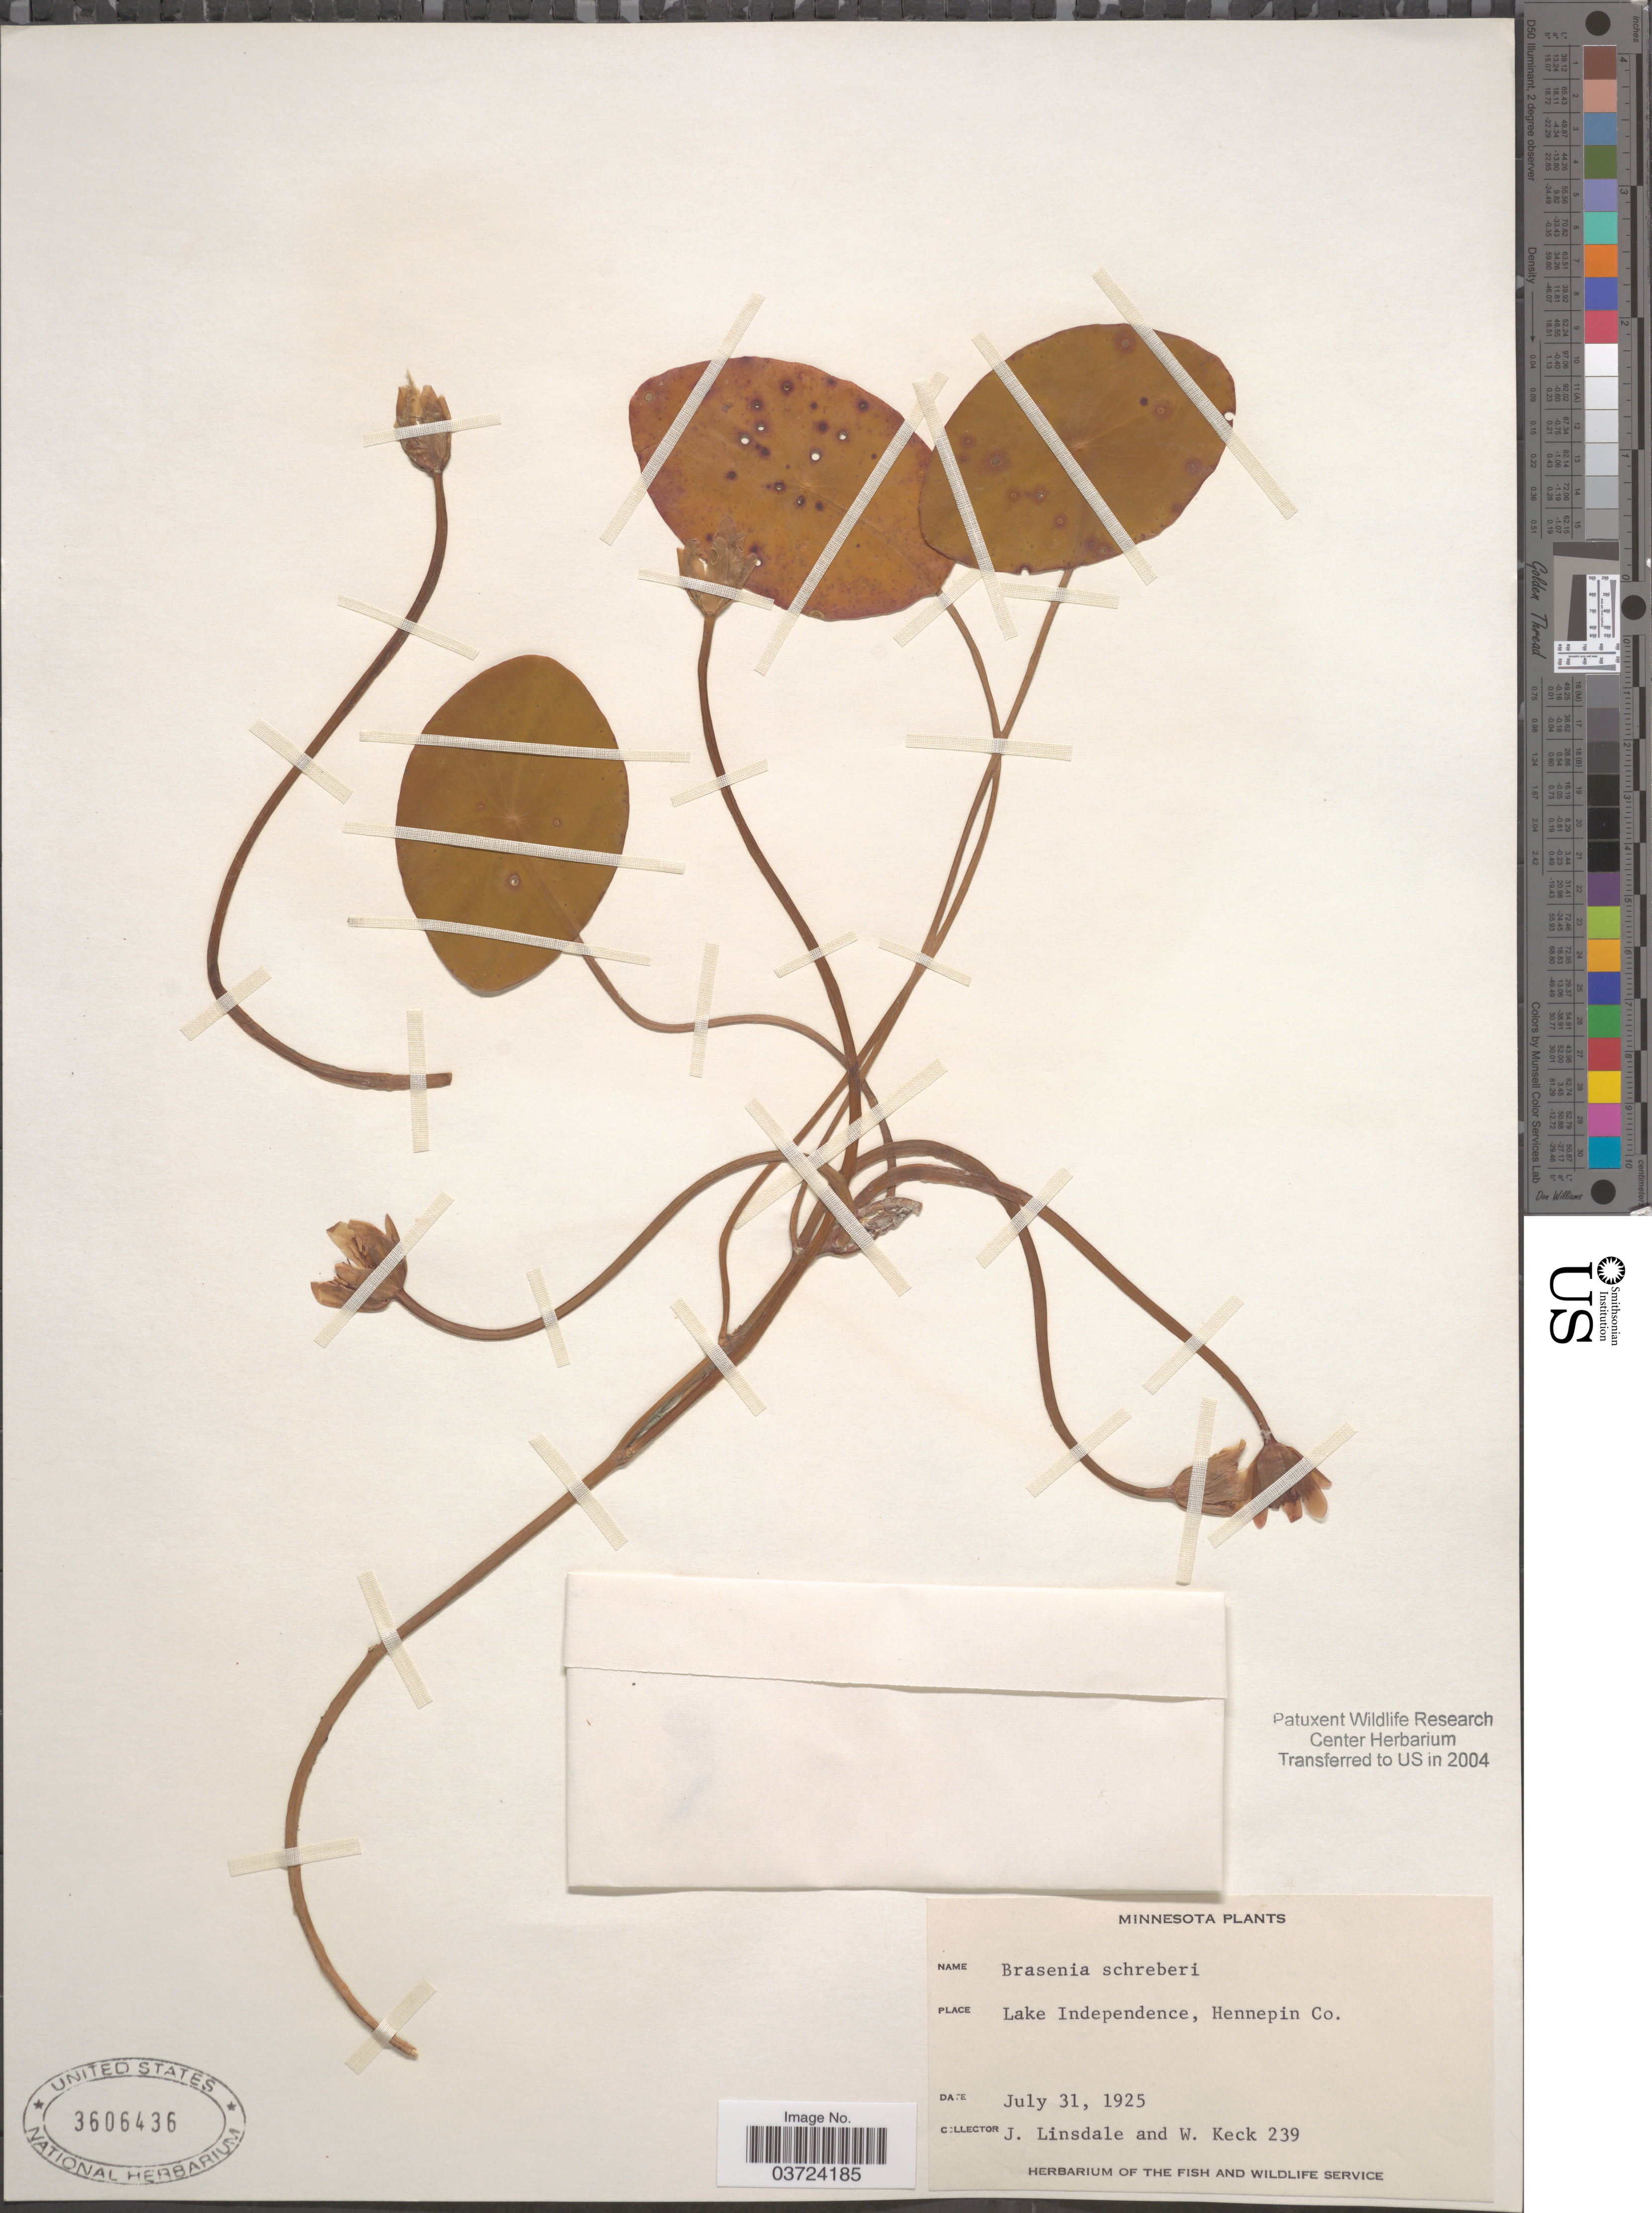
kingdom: Plantae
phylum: Tracheophyta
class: Magnoliopsida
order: Nymphaeales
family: Cabombaceae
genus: Brasenia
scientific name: Brasenia schreberi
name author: J.F. Gmel.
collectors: J. Linsdale & W. Keck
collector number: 239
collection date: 1925-07-31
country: United States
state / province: Minnesota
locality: Lake Independence, Hennepin Co.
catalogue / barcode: US 3606436